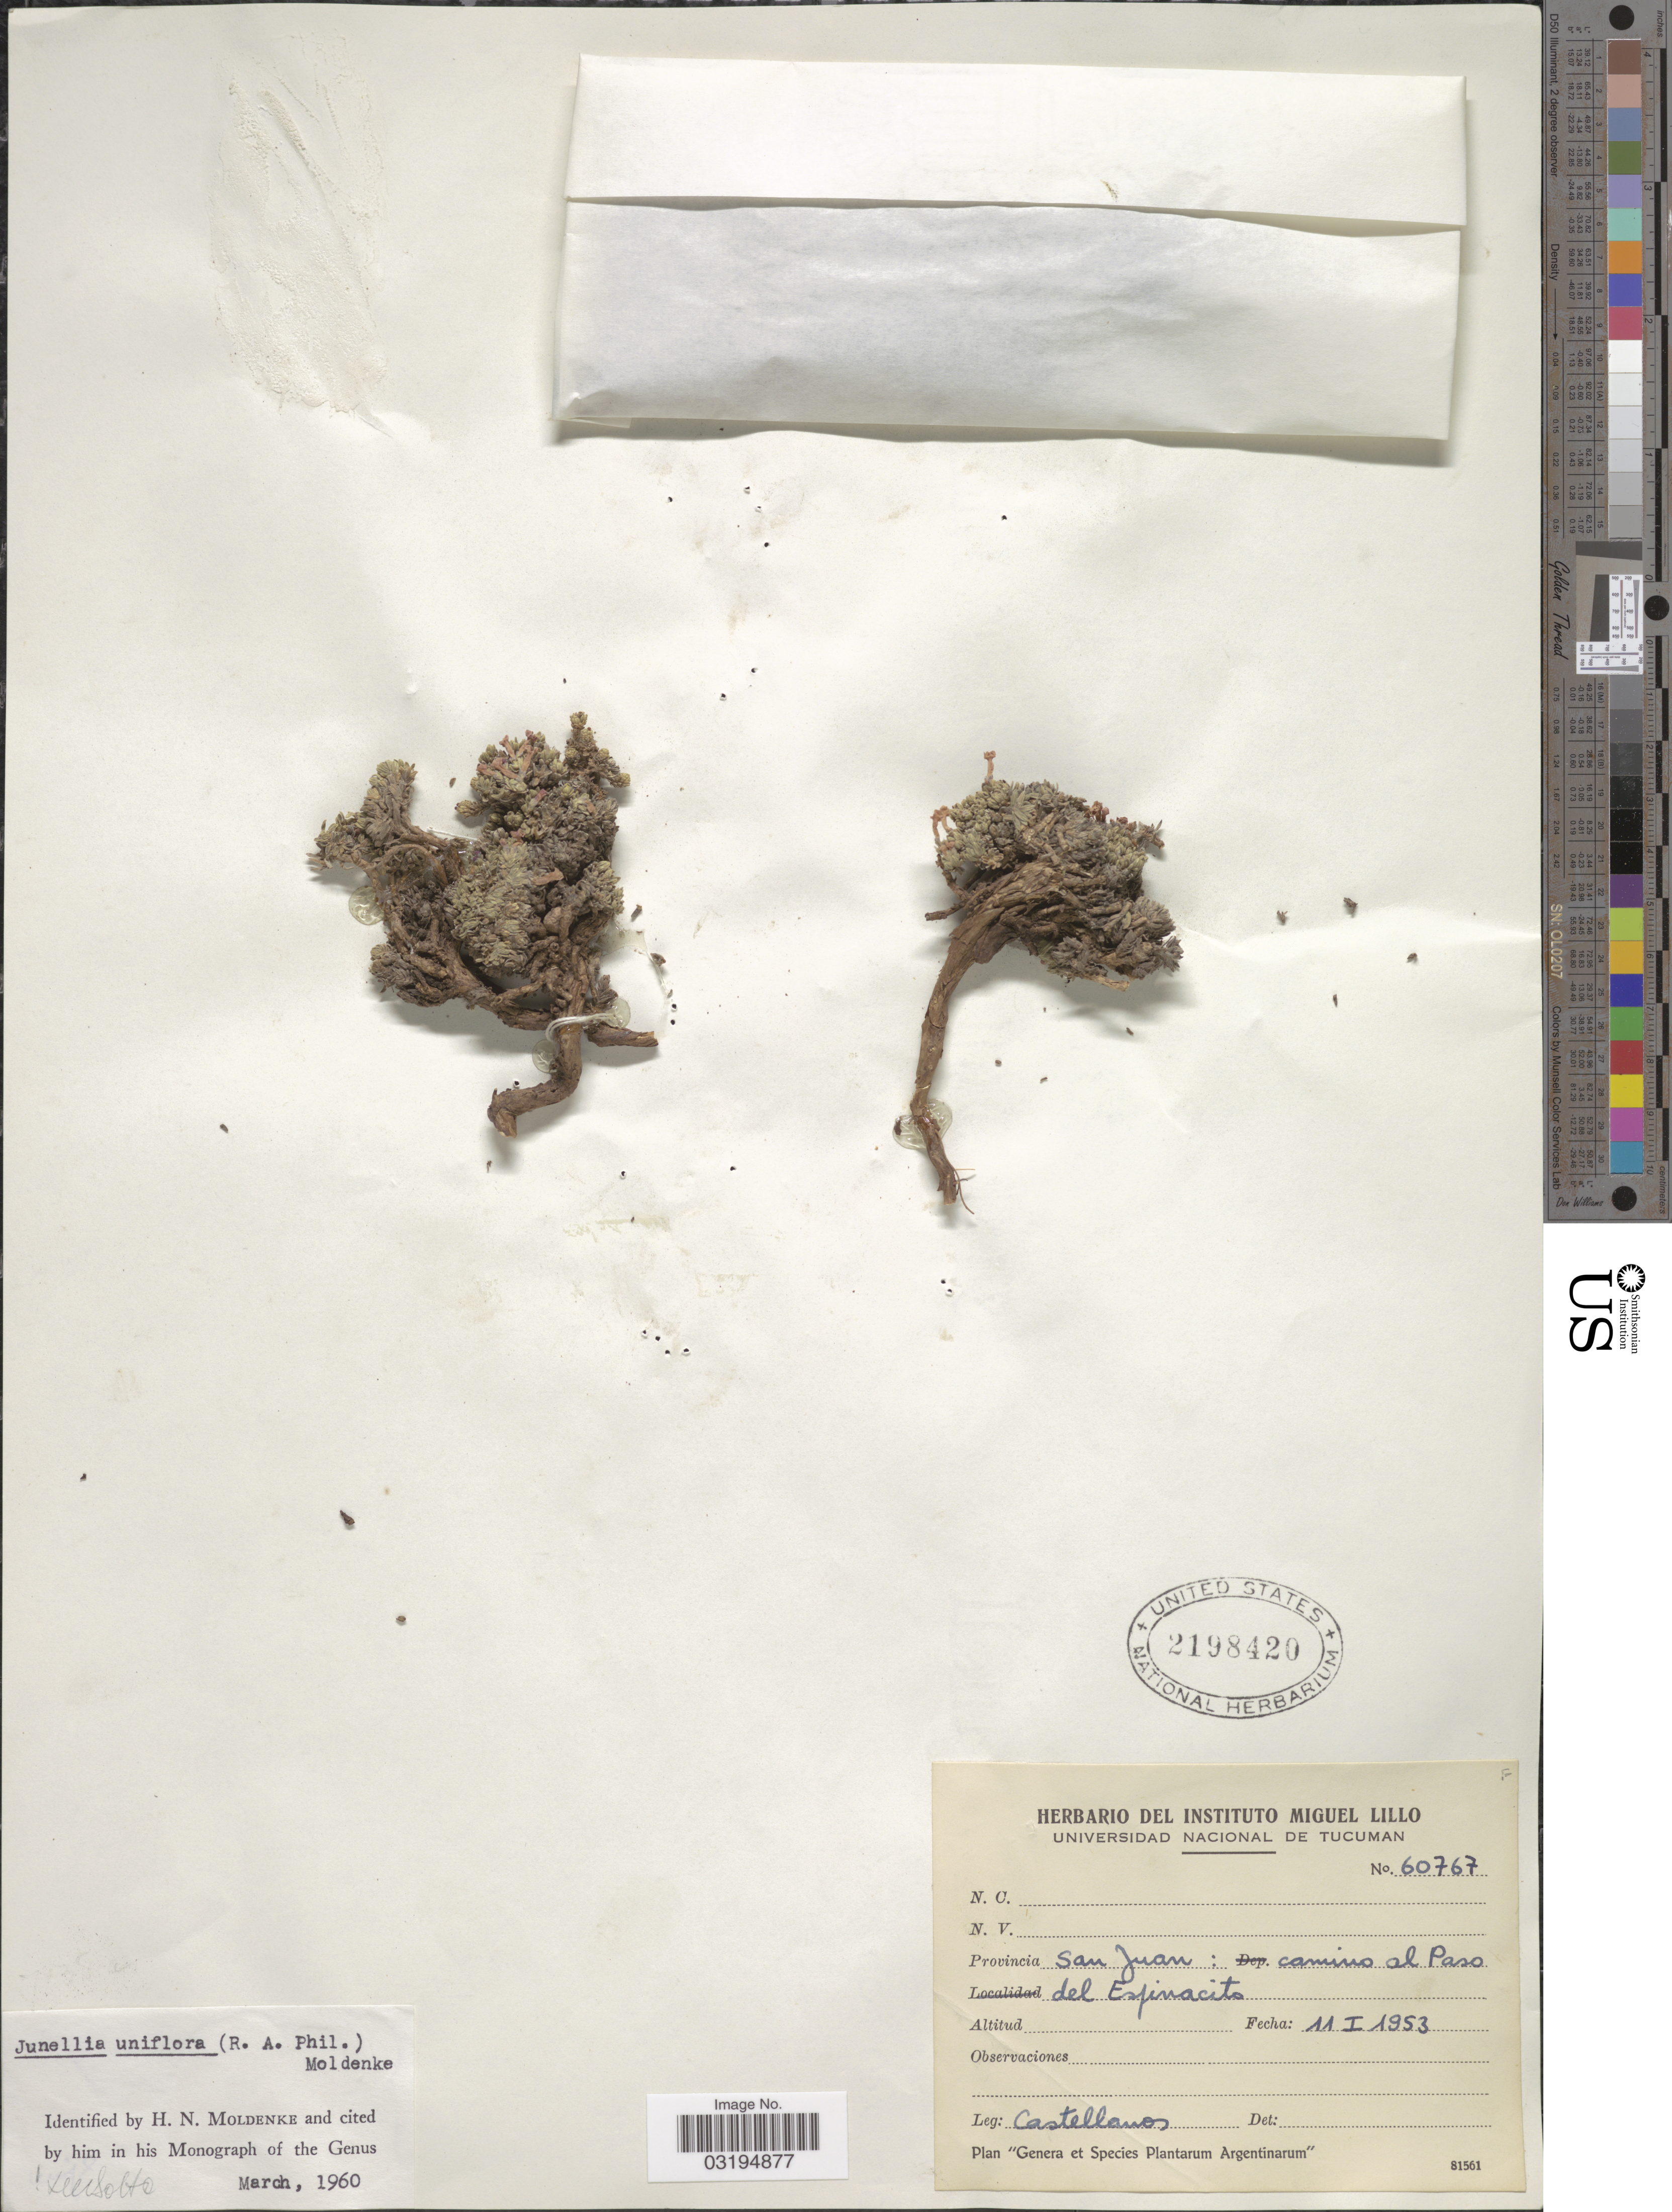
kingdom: Plantae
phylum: Tracheophyta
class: Magnoliopsida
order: Lamiales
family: Verbenaceae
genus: Junellia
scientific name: Junellia uniflora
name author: (Phil.) Moldenke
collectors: -- Castellanos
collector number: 60767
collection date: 1953-01-11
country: Argentina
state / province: San Juan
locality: Camino al Paso del Espinacito.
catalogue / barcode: US 2198420